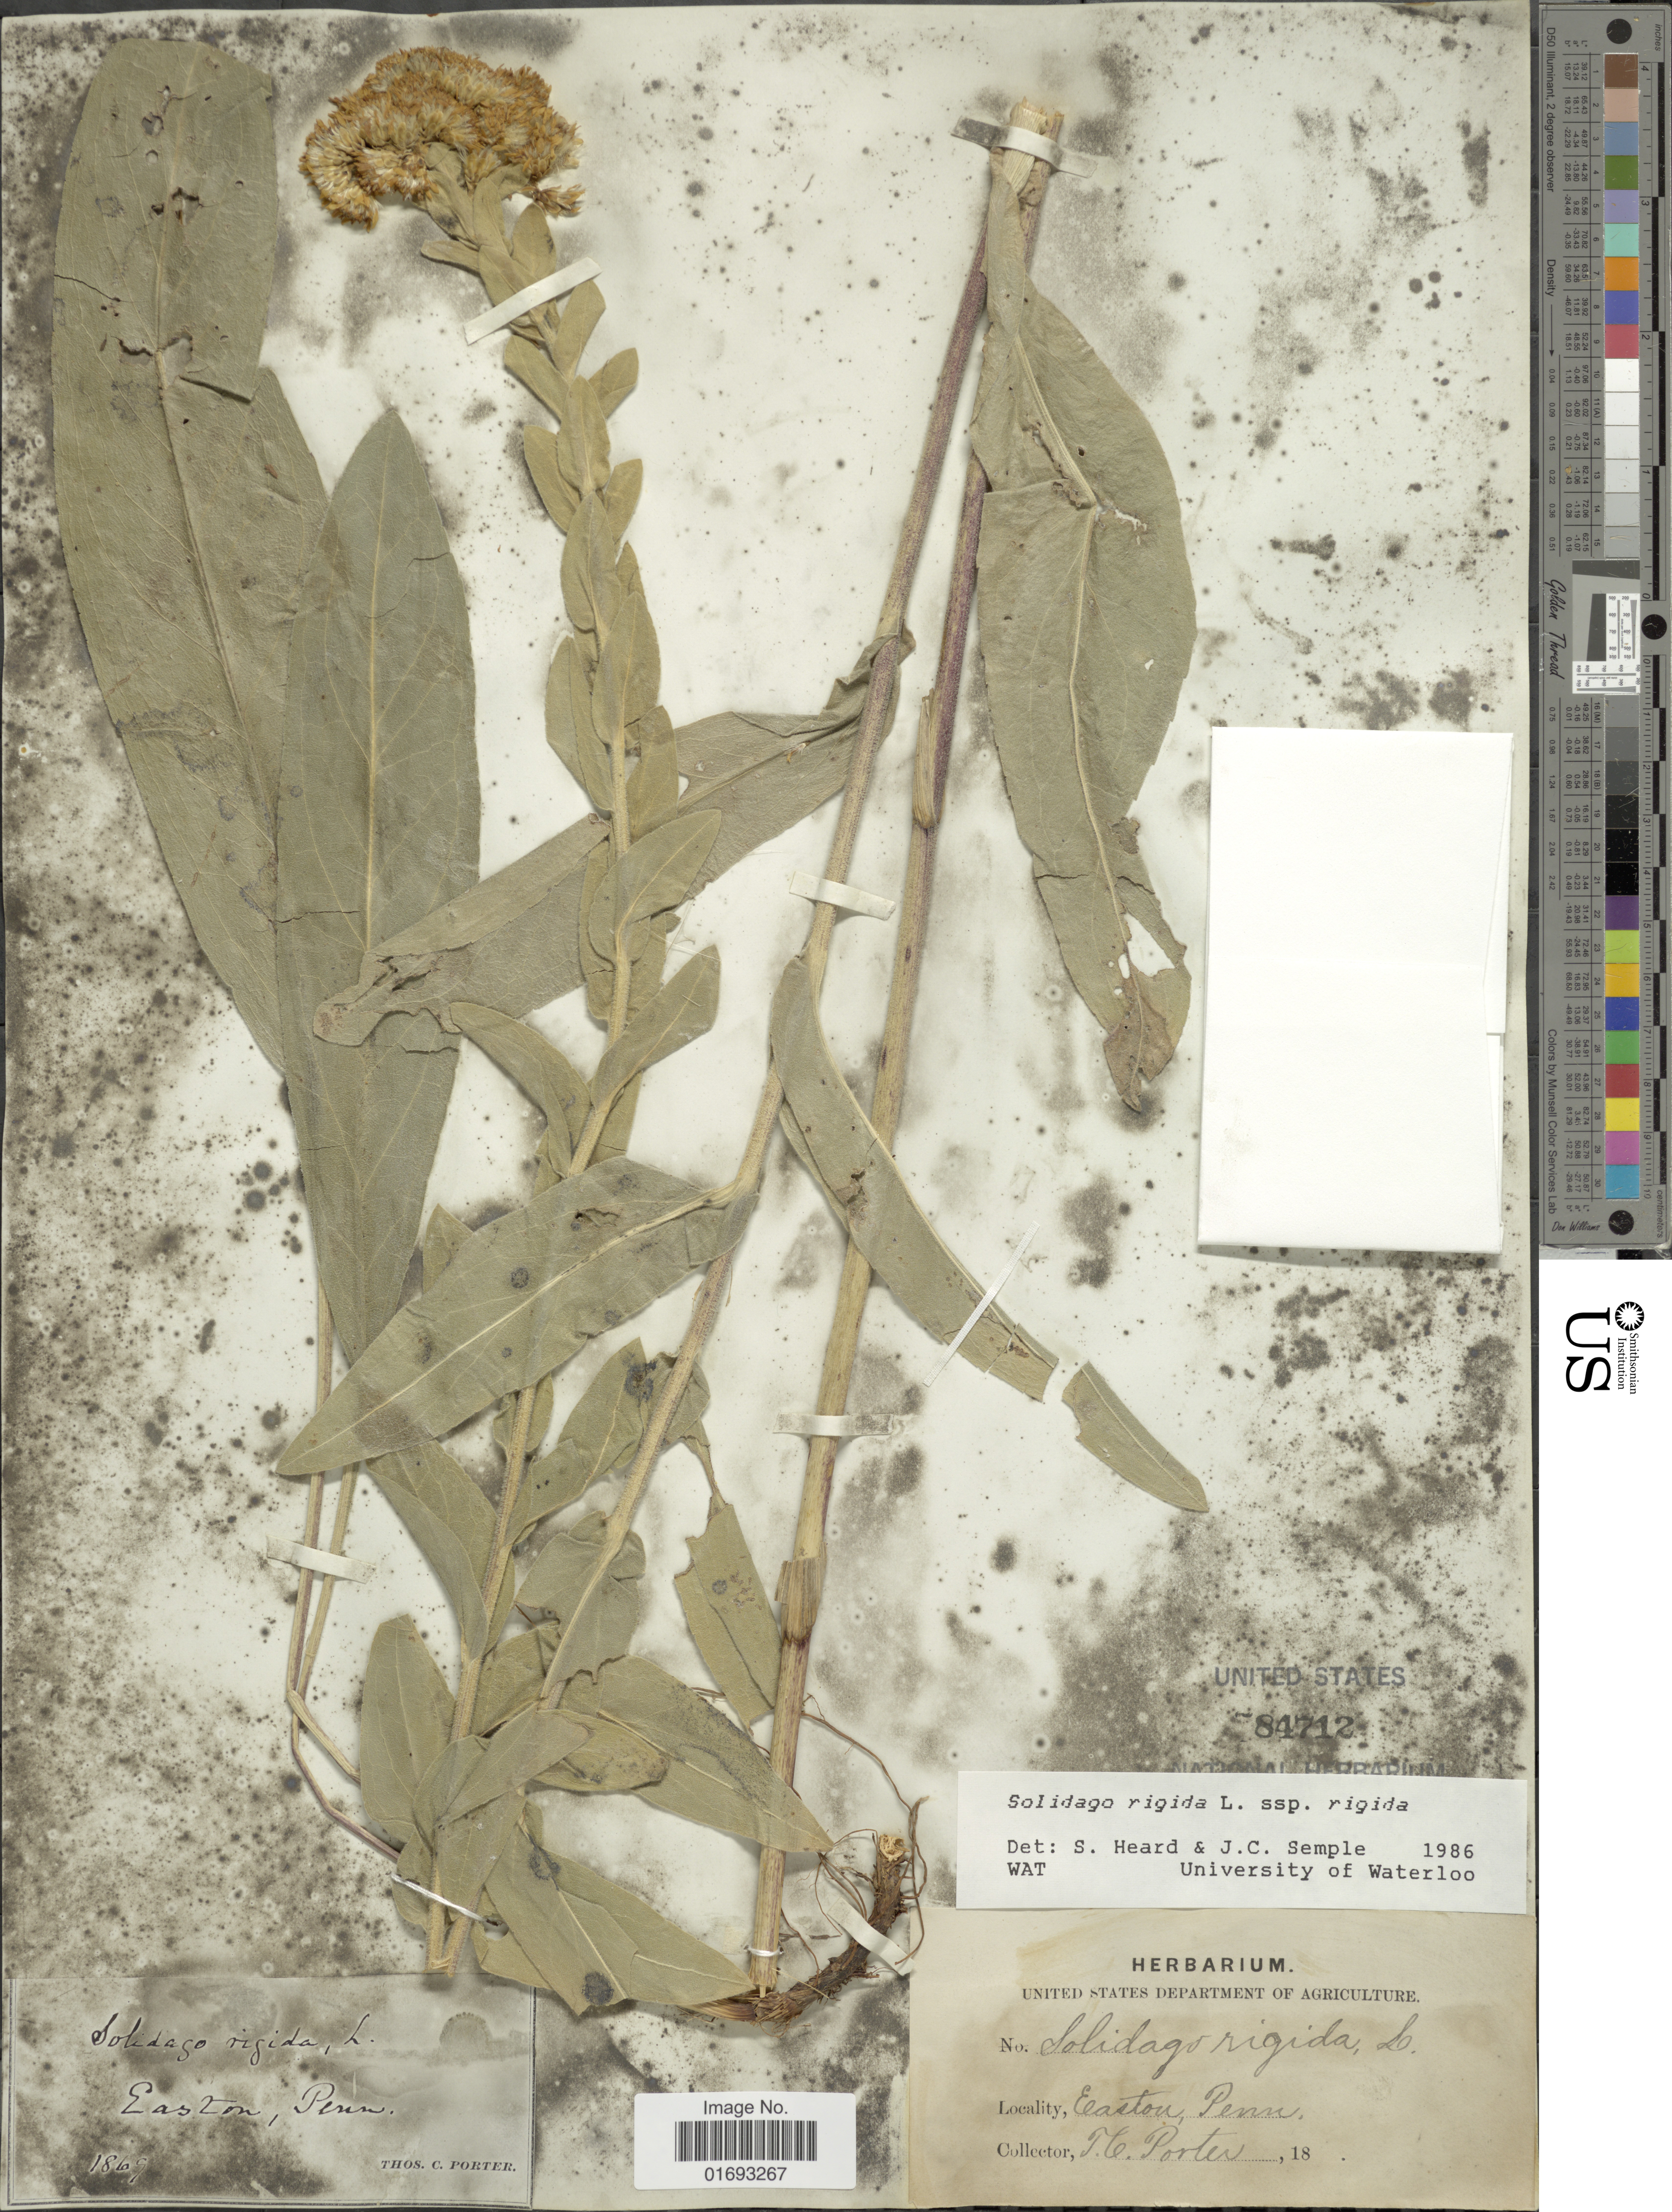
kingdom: Plantae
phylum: Tracheophyta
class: Magnoliopsida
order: Asterales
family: Asteraceae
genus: Oligoneuron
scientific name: Oligoneuron rigidum var. rigidum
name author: (L.) Small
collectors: T. C. Porter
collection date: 1869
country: United States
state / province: Pennsylvania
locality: Easton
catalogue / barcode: US 784712